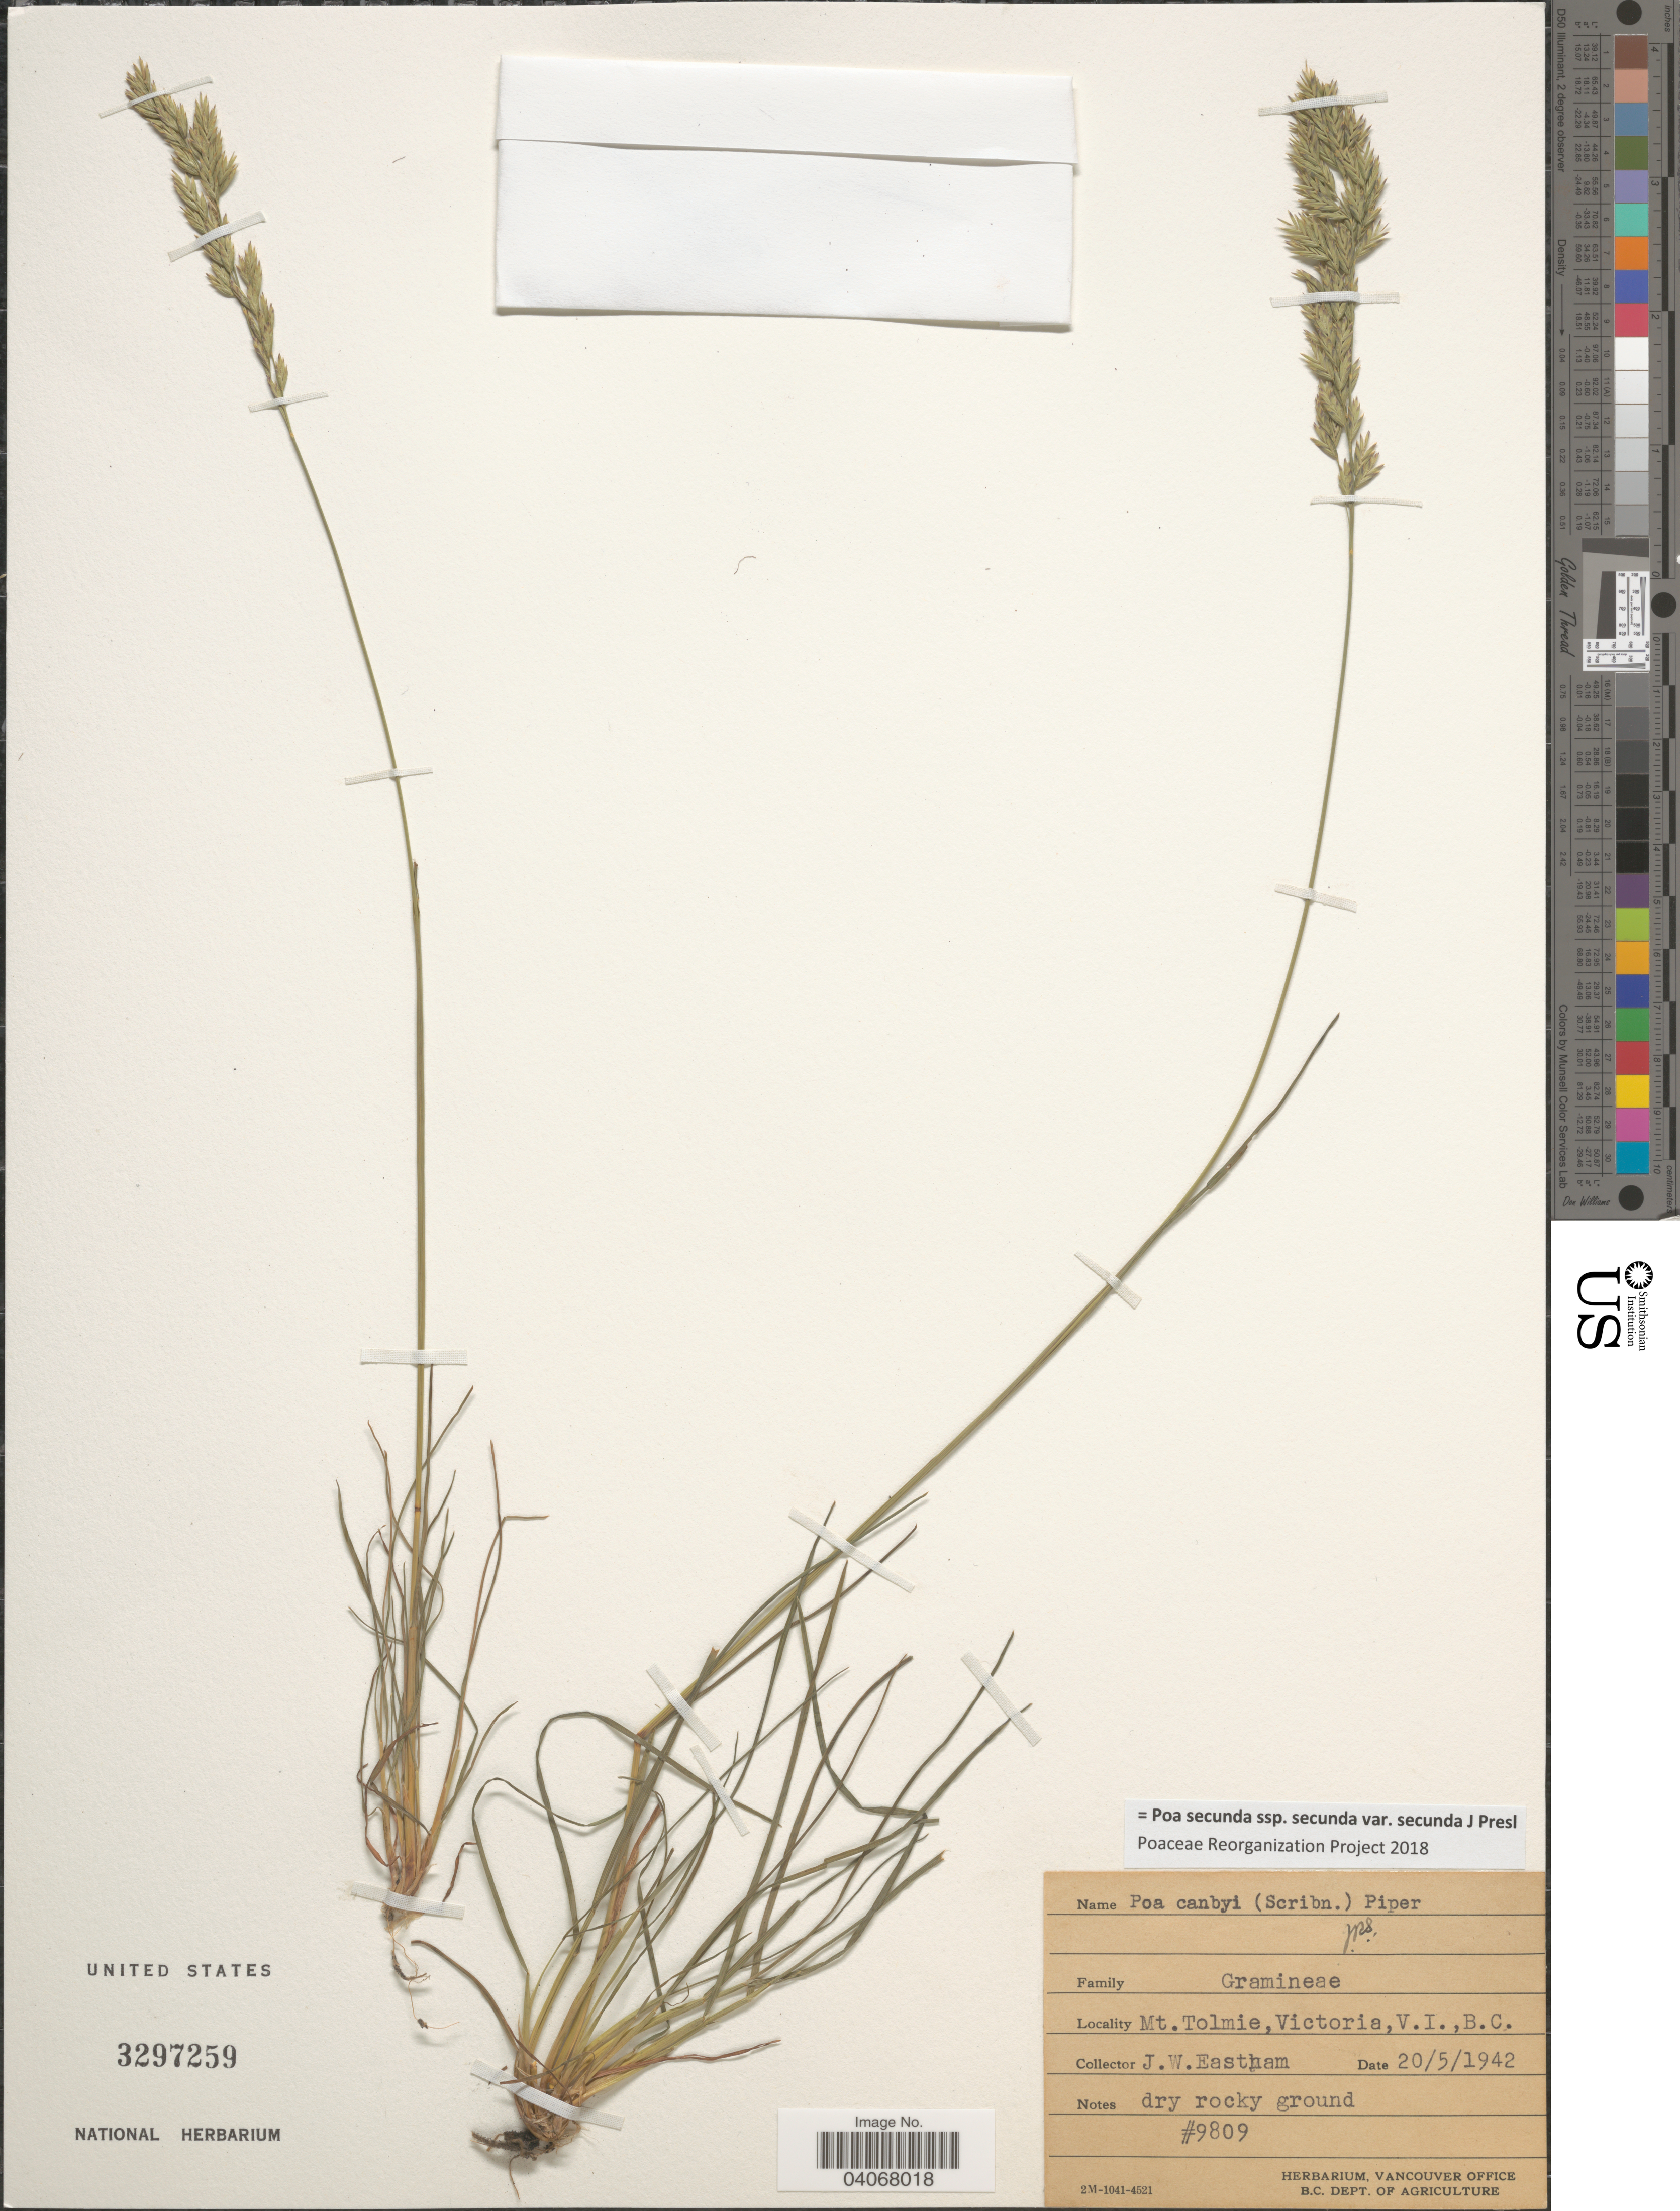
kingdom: Plantae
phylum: Tracheophyta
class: Liliopsida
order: Poales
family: Poaceae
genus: Poa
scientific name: Poa secunda subsp. secunda var. secunda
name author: J. Presl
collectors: J. Eastham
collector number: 9809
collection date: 1942-05-20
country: Canada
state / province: British Columbia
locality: Mt. Tolmie, Victoria.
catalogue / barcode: US 3297259